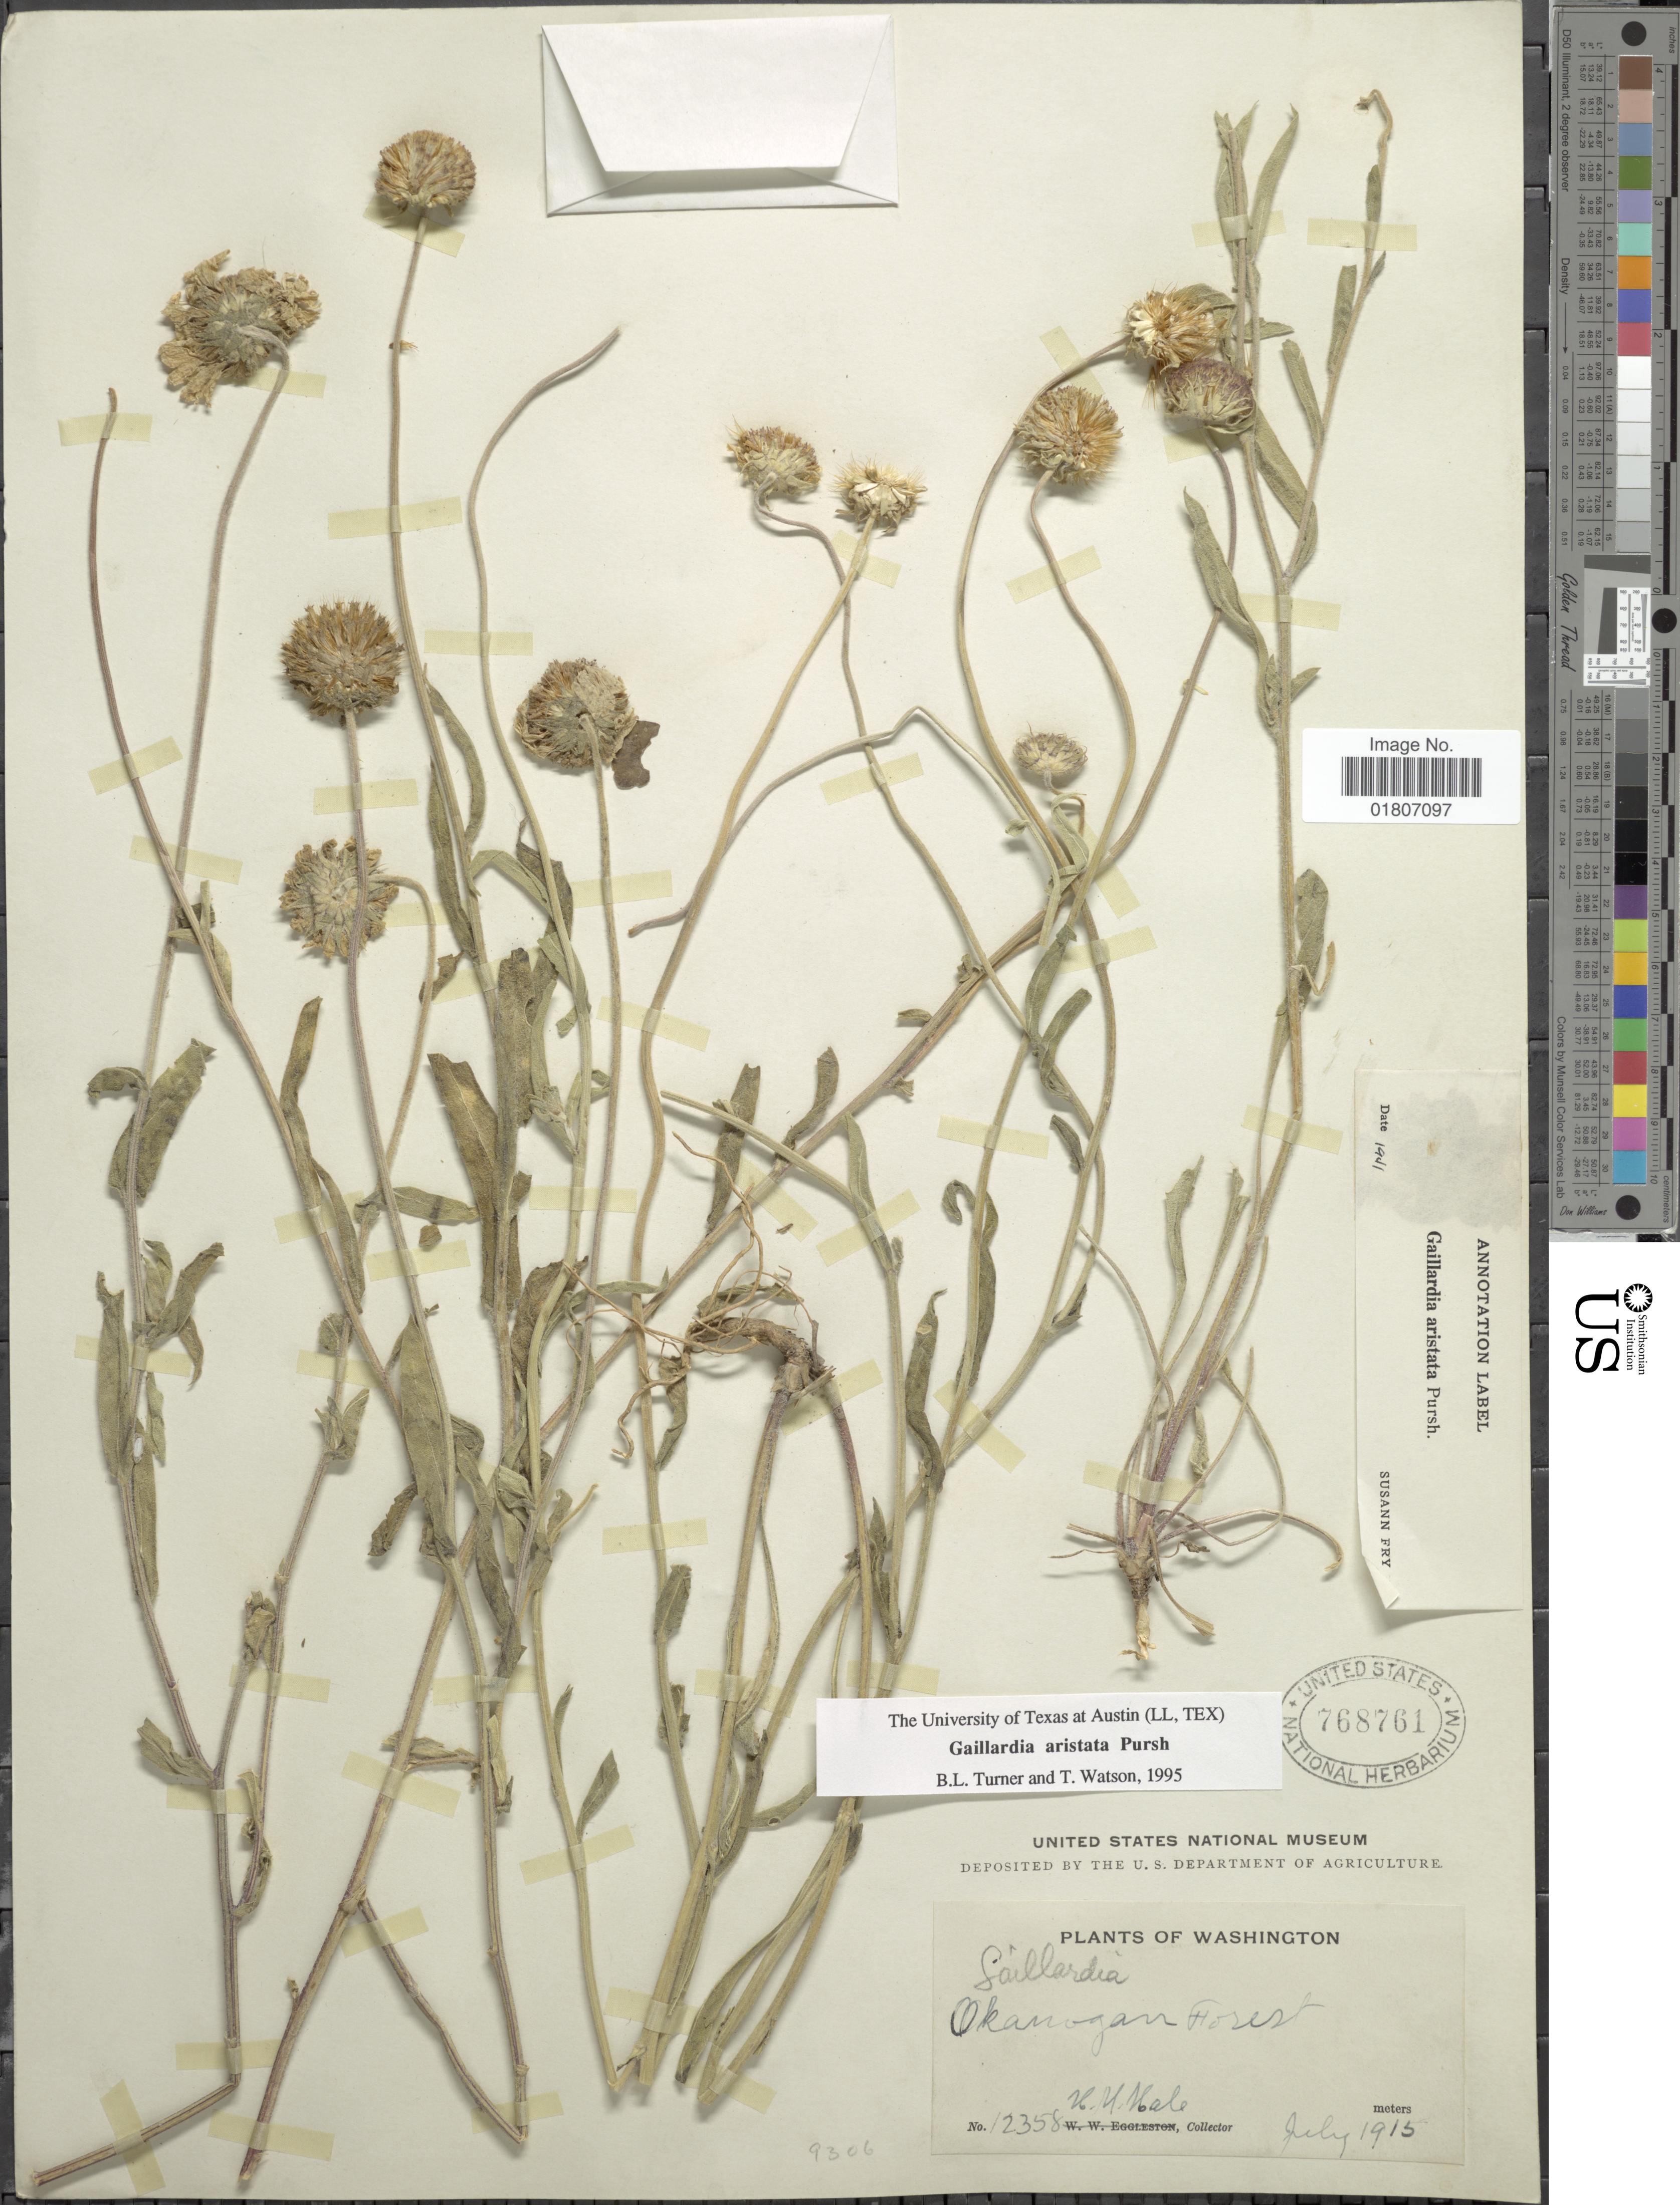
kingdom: Plantae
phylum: Tracheophyta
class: Magnoliopsida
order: Asterales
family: Asteraceae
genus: Gaillardia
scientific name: Gaillardia aristata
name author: Pursh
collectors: H. M. Hale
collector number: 12358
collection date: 1915-07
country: United States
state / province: Washington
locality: Okanogan Forest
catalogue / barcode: US 768761